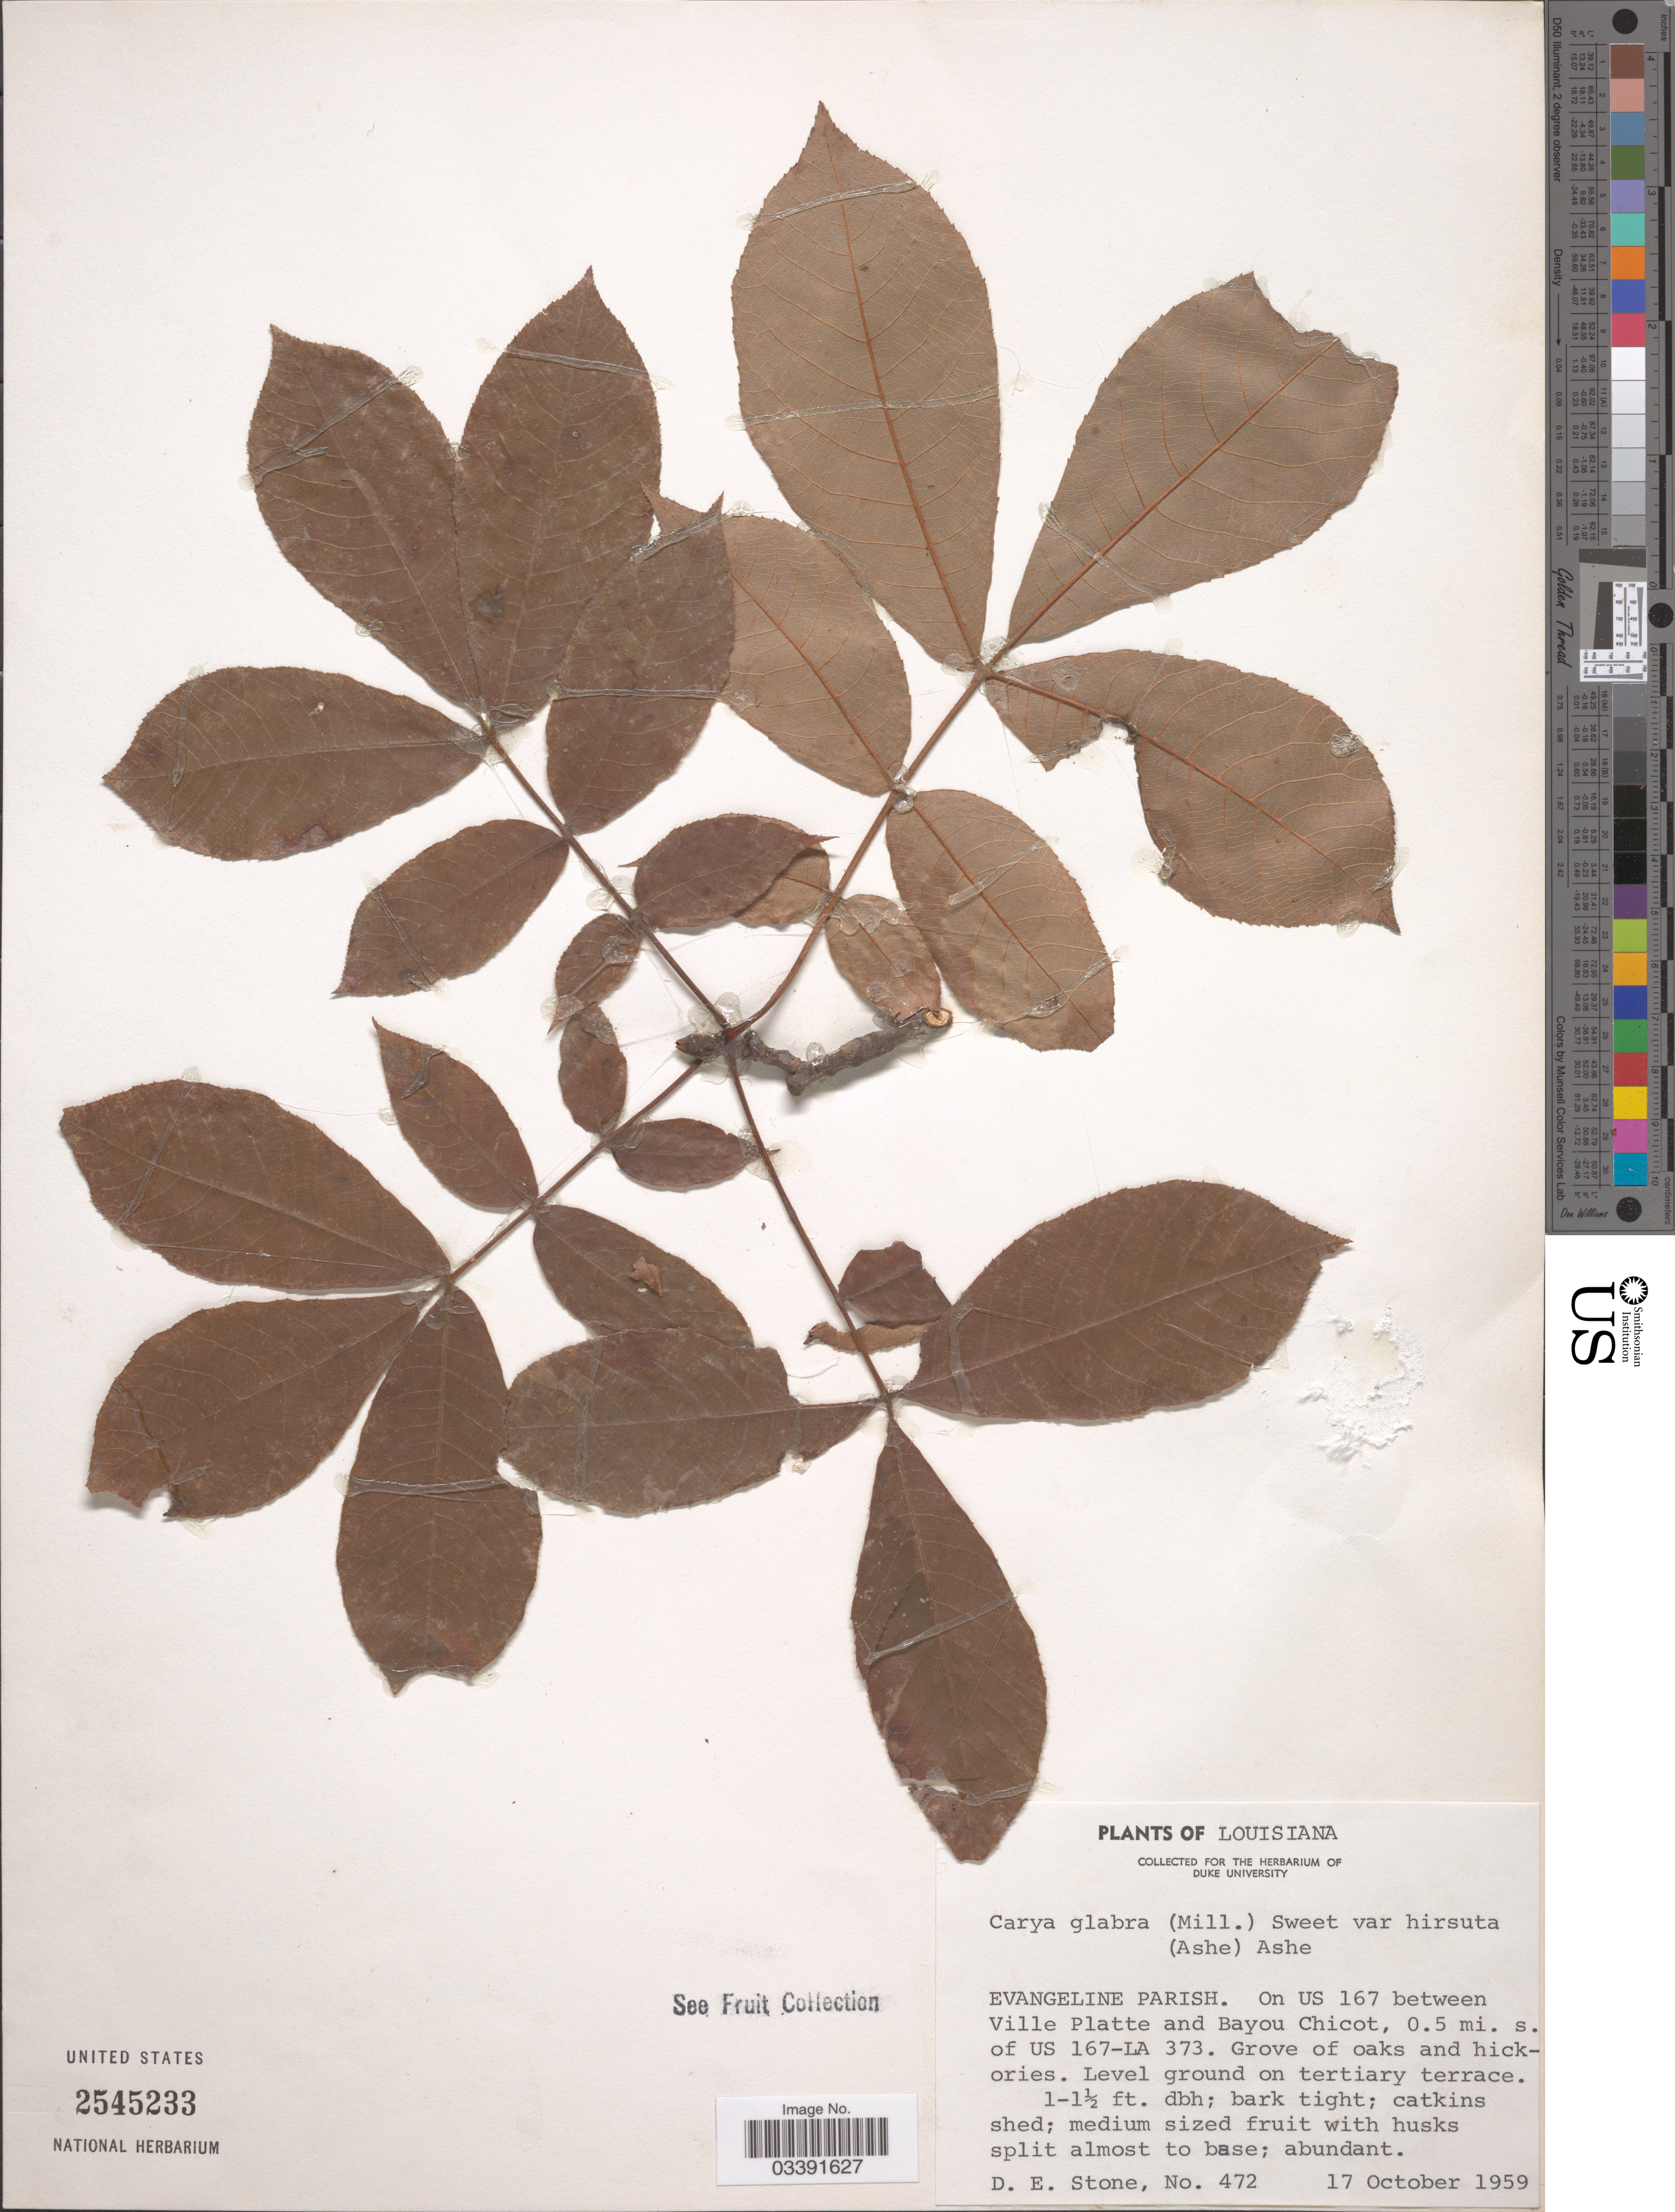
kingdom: Plantae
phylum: Tracheophyta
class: Magnoliopsida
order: Fagales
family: Juglandaceae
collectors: D. E. Stone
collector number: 472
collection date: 1959-10-17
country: United States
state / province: Louisiana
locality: Evangeline Parish. On US 167 between Ville Platte and Bayou Chicot, 0.5 mi. s. of US 167-LA 373.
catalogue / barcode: US 2545233